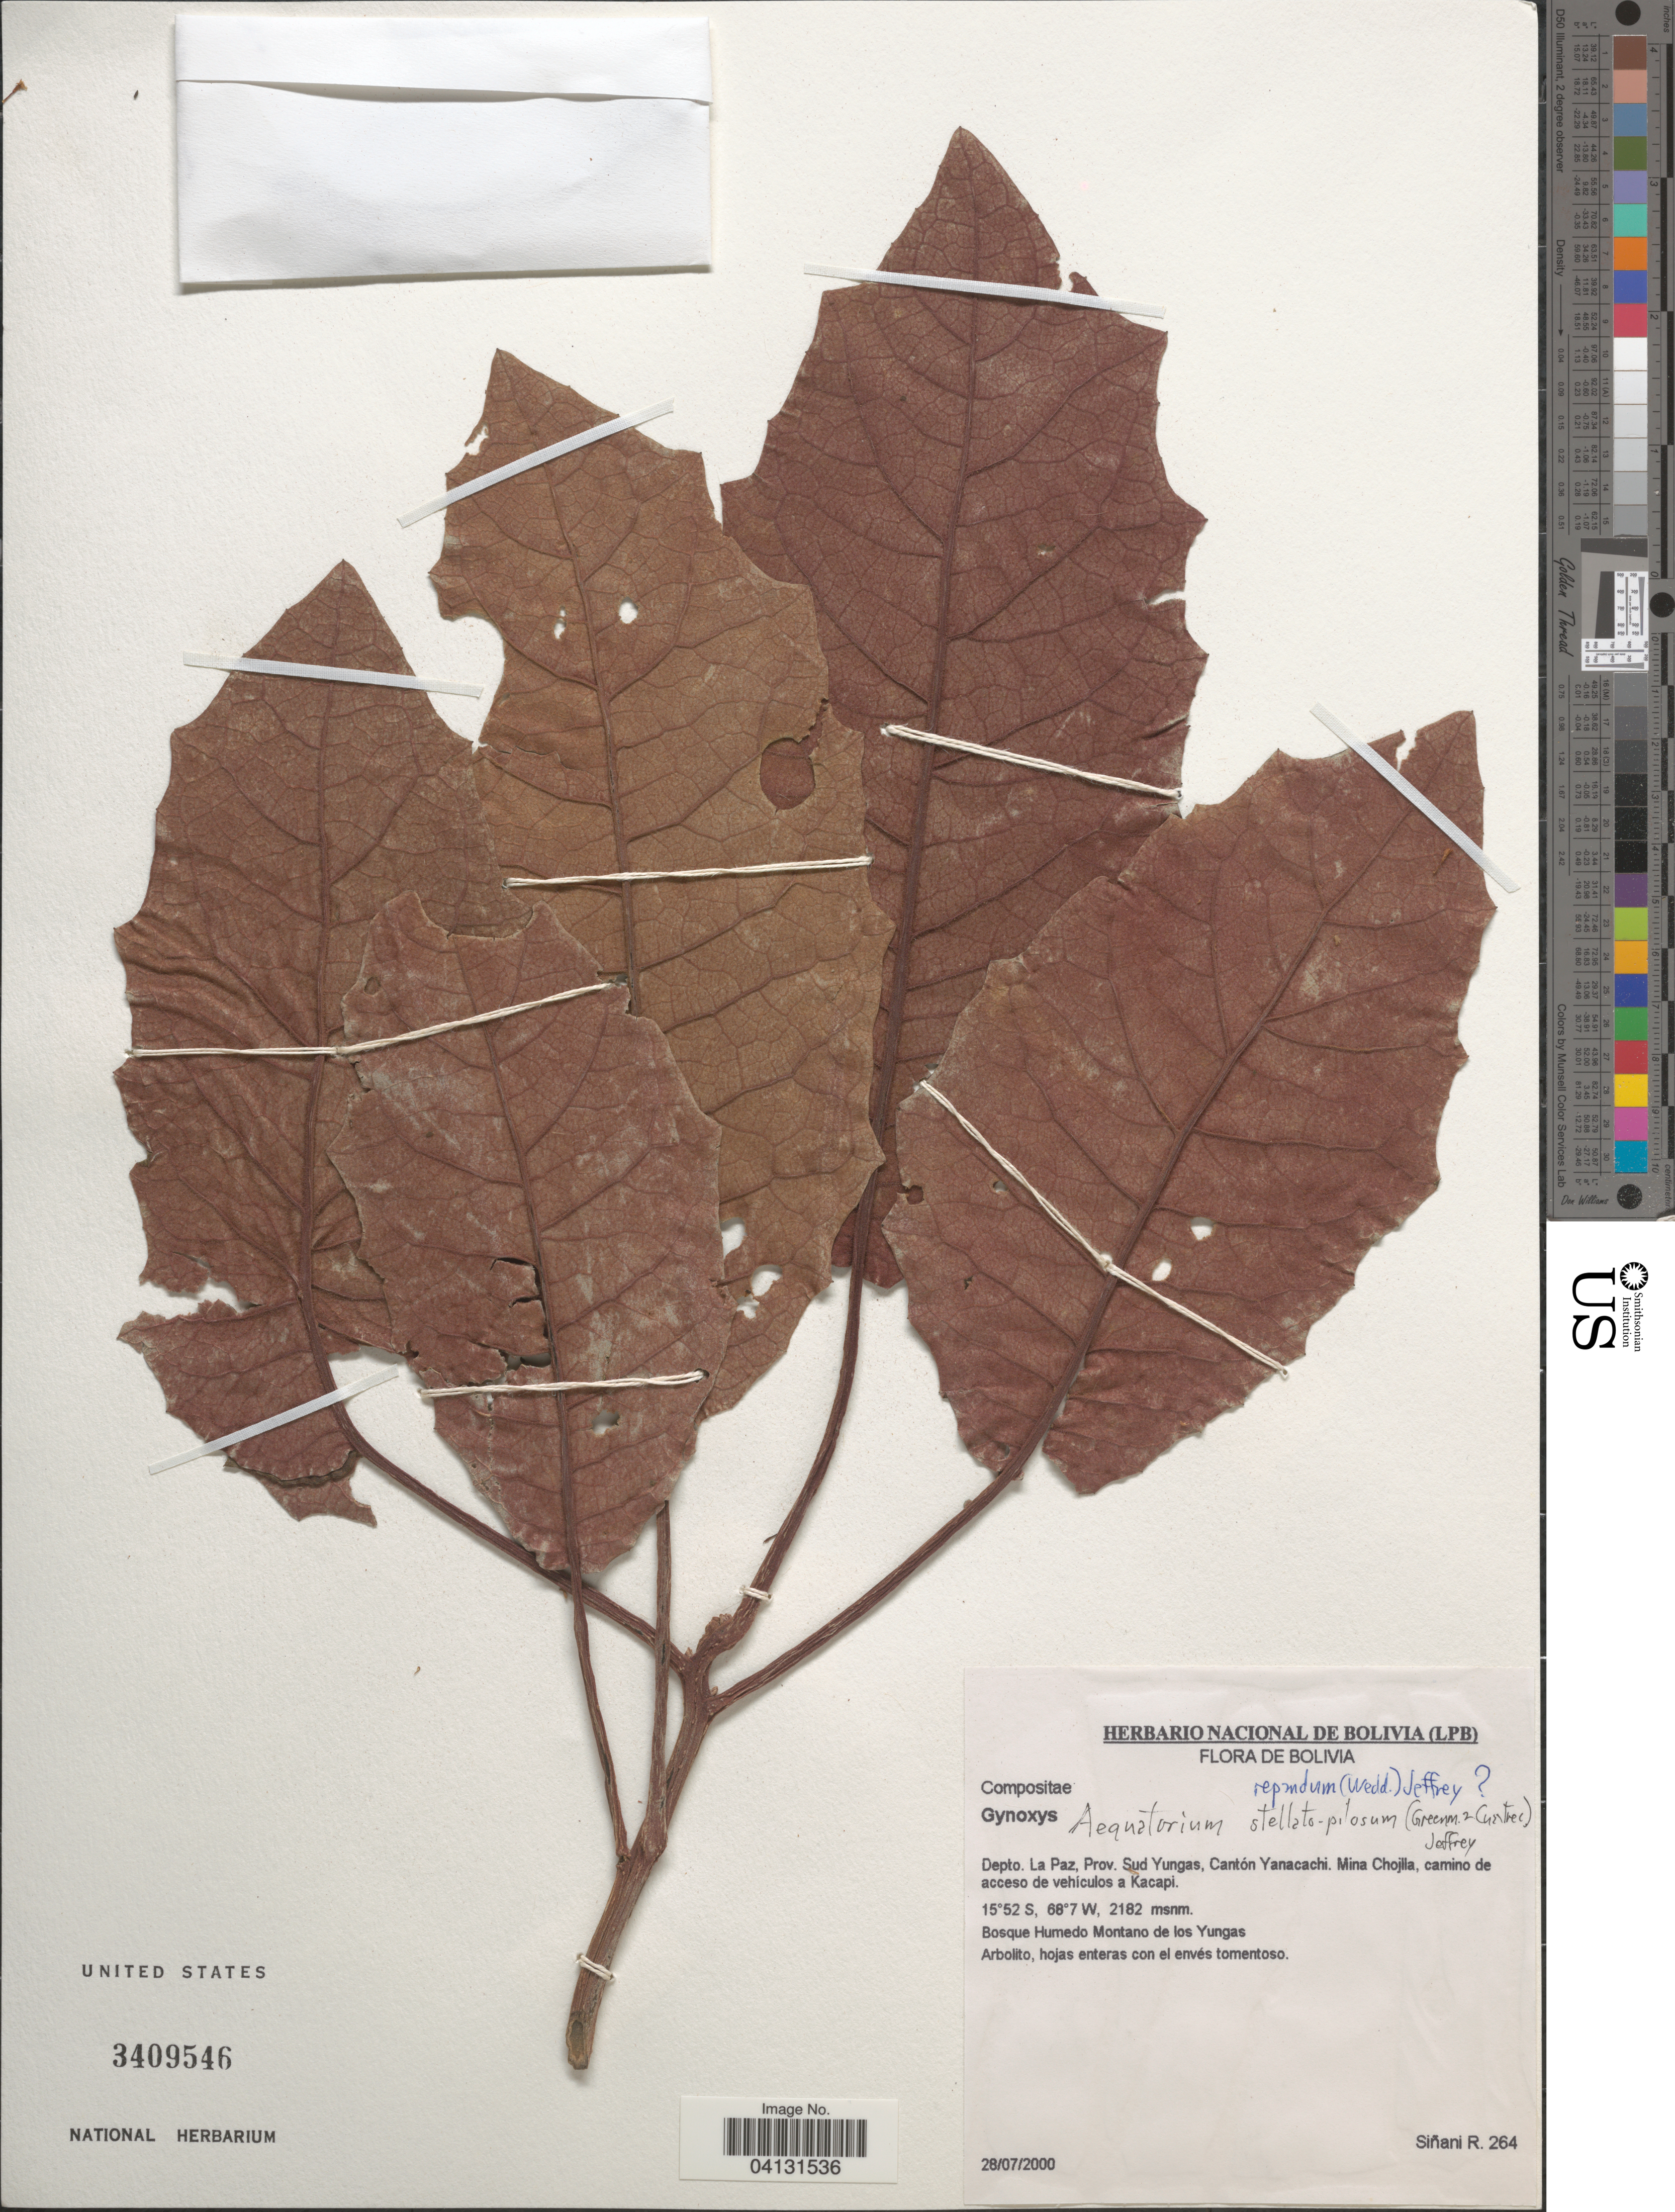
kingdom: Plantae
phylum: Tracheophyta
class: Magnoliopsida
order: Asterales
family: Asteraceae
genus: Nordenstamia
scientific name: Nordenstamia repanda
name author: (Wedd.) Lundin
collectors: R. Sinani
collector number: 264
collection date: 2000-07-28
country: Bolivia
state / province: La Paz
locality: Depto. La Paz, Prov. Sud Yungas, Cantón Yanacachi. Mina Chojlla, camindo de acceso de vehículos a Kacapi. Bosque Humedo Montano de los Yungas.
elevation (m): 2182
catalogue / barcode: US 3409546